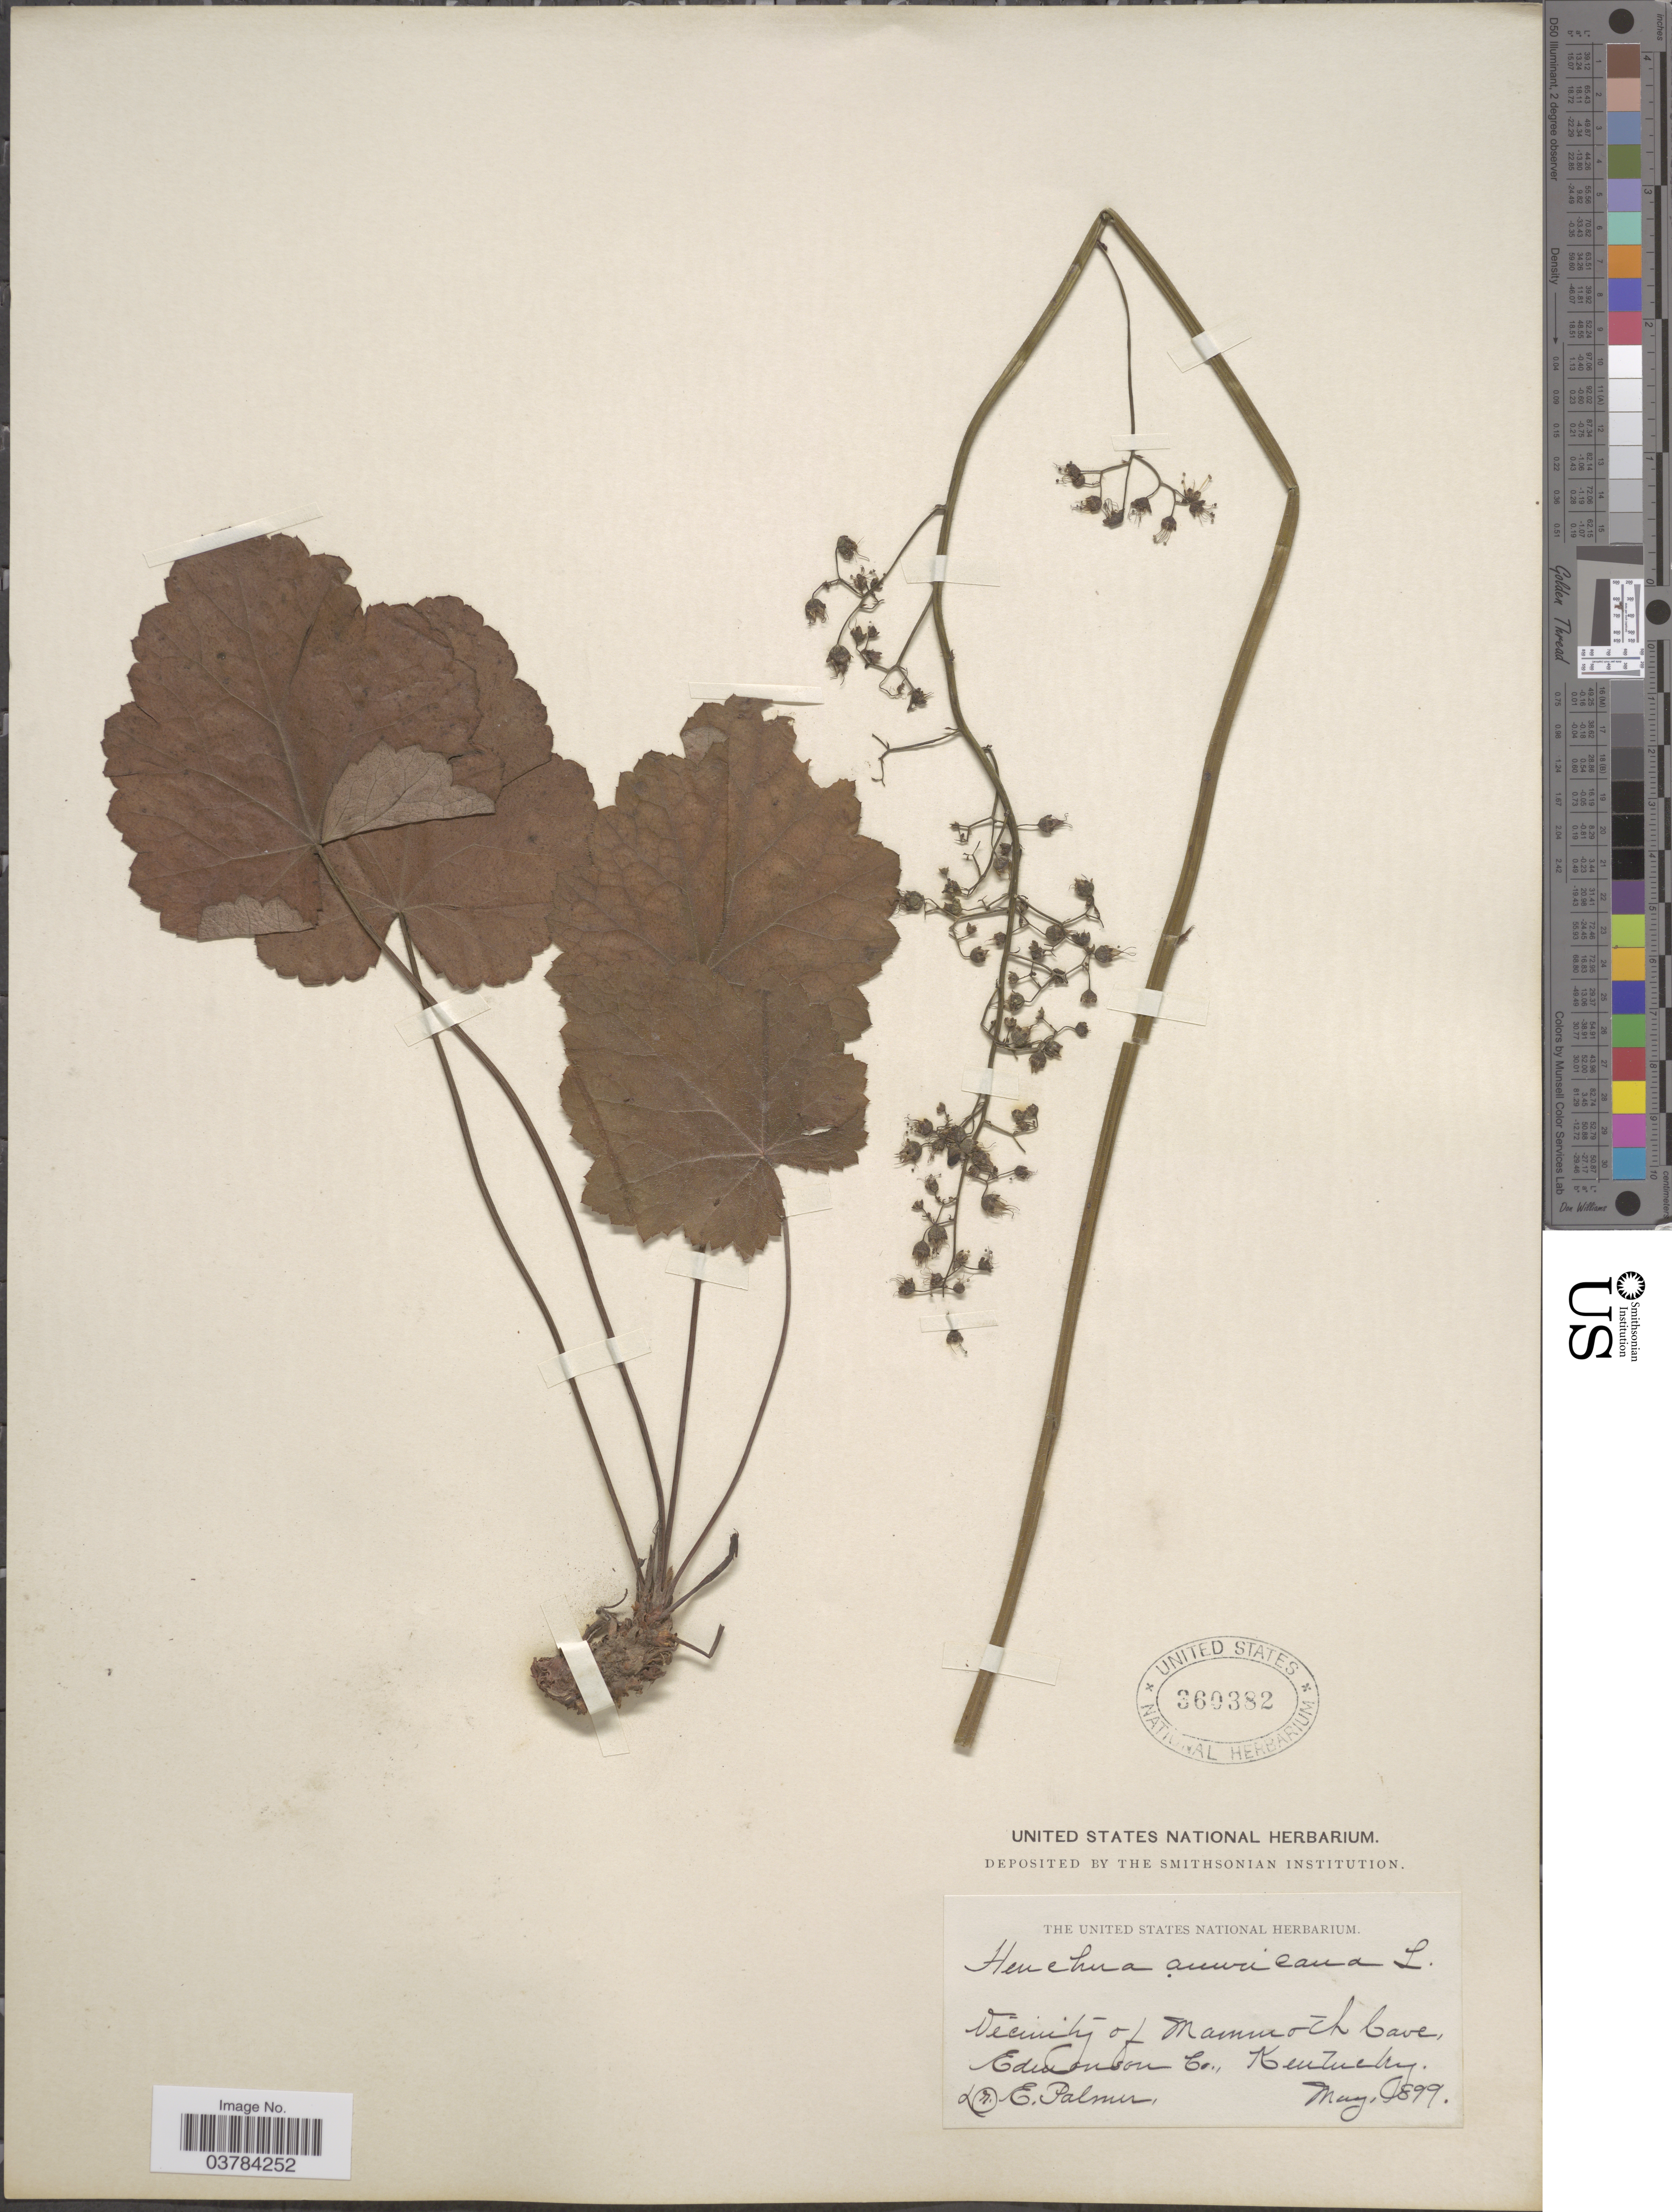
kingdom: Plantae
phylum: Tracheophyta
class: Magnoliopsida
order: Saxifragales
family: Saxifragaceae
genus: Heuchera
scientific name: Heuchera americana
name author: L.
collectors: L. E. Palmer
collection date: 1899-05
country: United States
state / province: Kentucky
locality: Vicinity of Mammoth Cave, Edmonson Co.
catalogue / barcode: US 360382